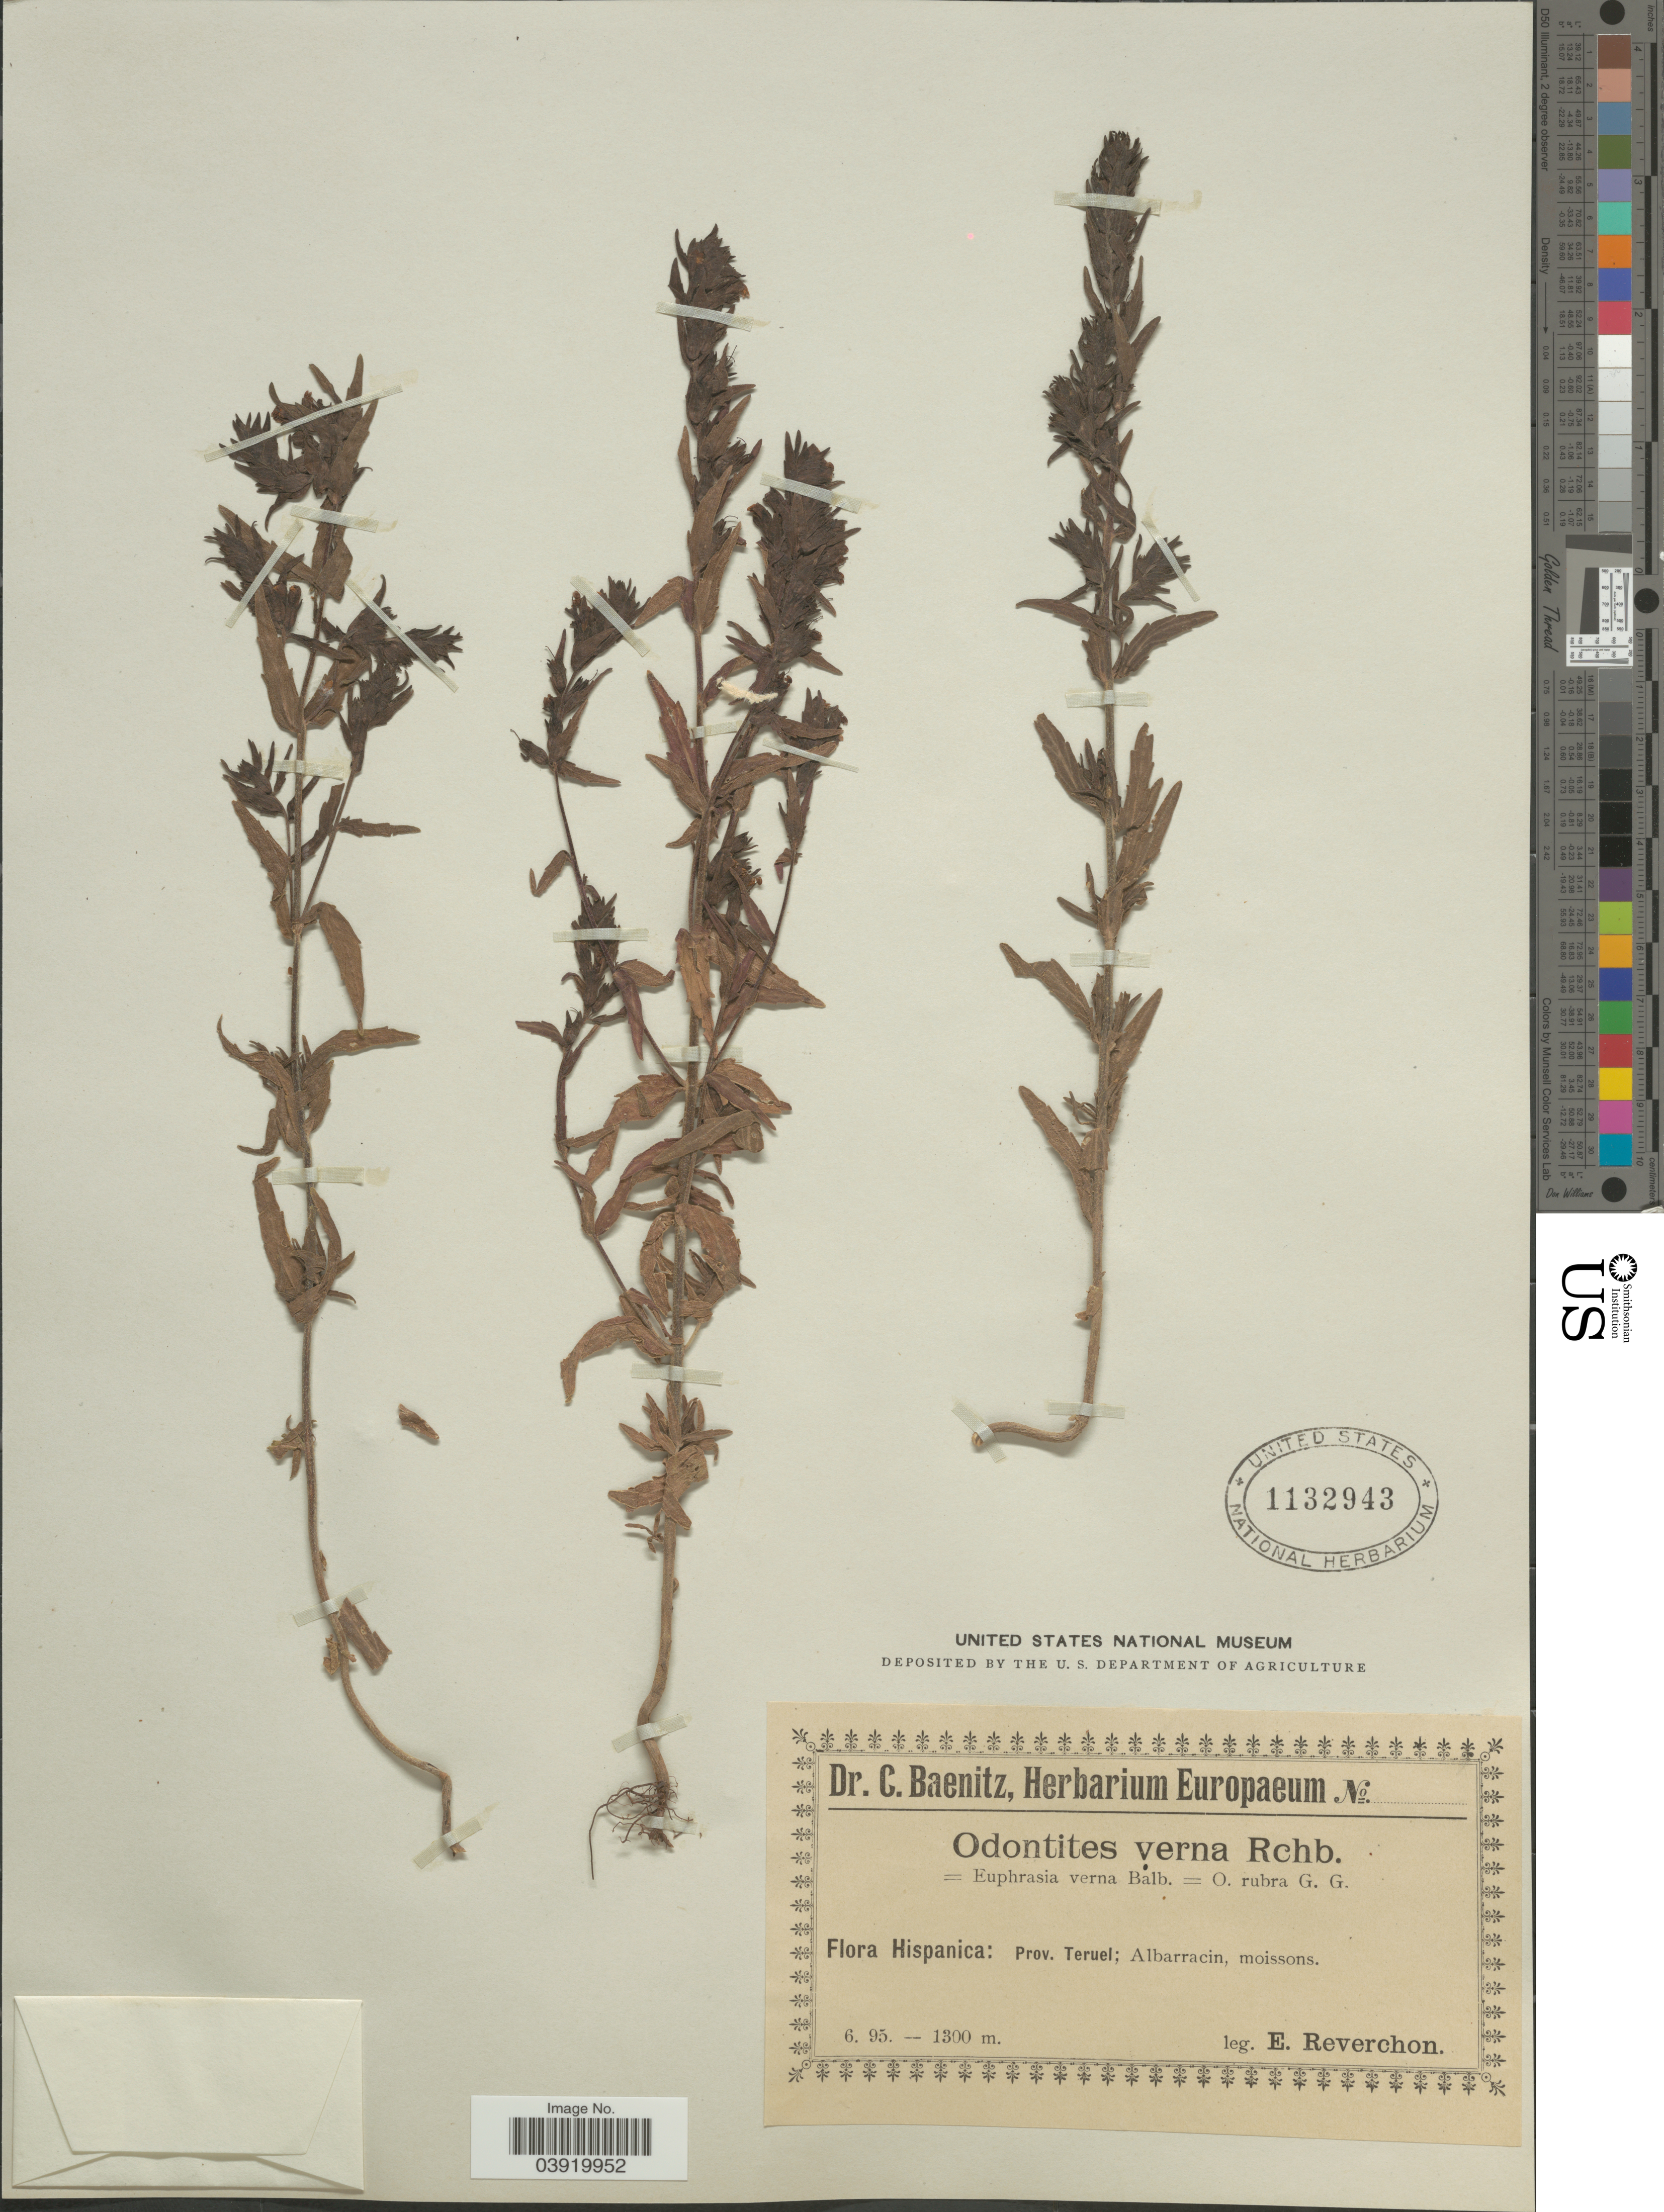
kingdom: Plantae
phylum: Tracheophyta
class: Magnoliopsida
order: Lamiales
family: Orobanchaceae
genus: Odontites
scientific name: Odontites vernus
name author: (Bellardi) Dumort.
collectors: E. Reverchon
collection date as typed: Transcribed d/m/y: /6/95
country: Spain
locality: Hispanica: Prov. Teruel; Albarracin.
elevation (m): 1300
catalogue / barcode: US 1132943